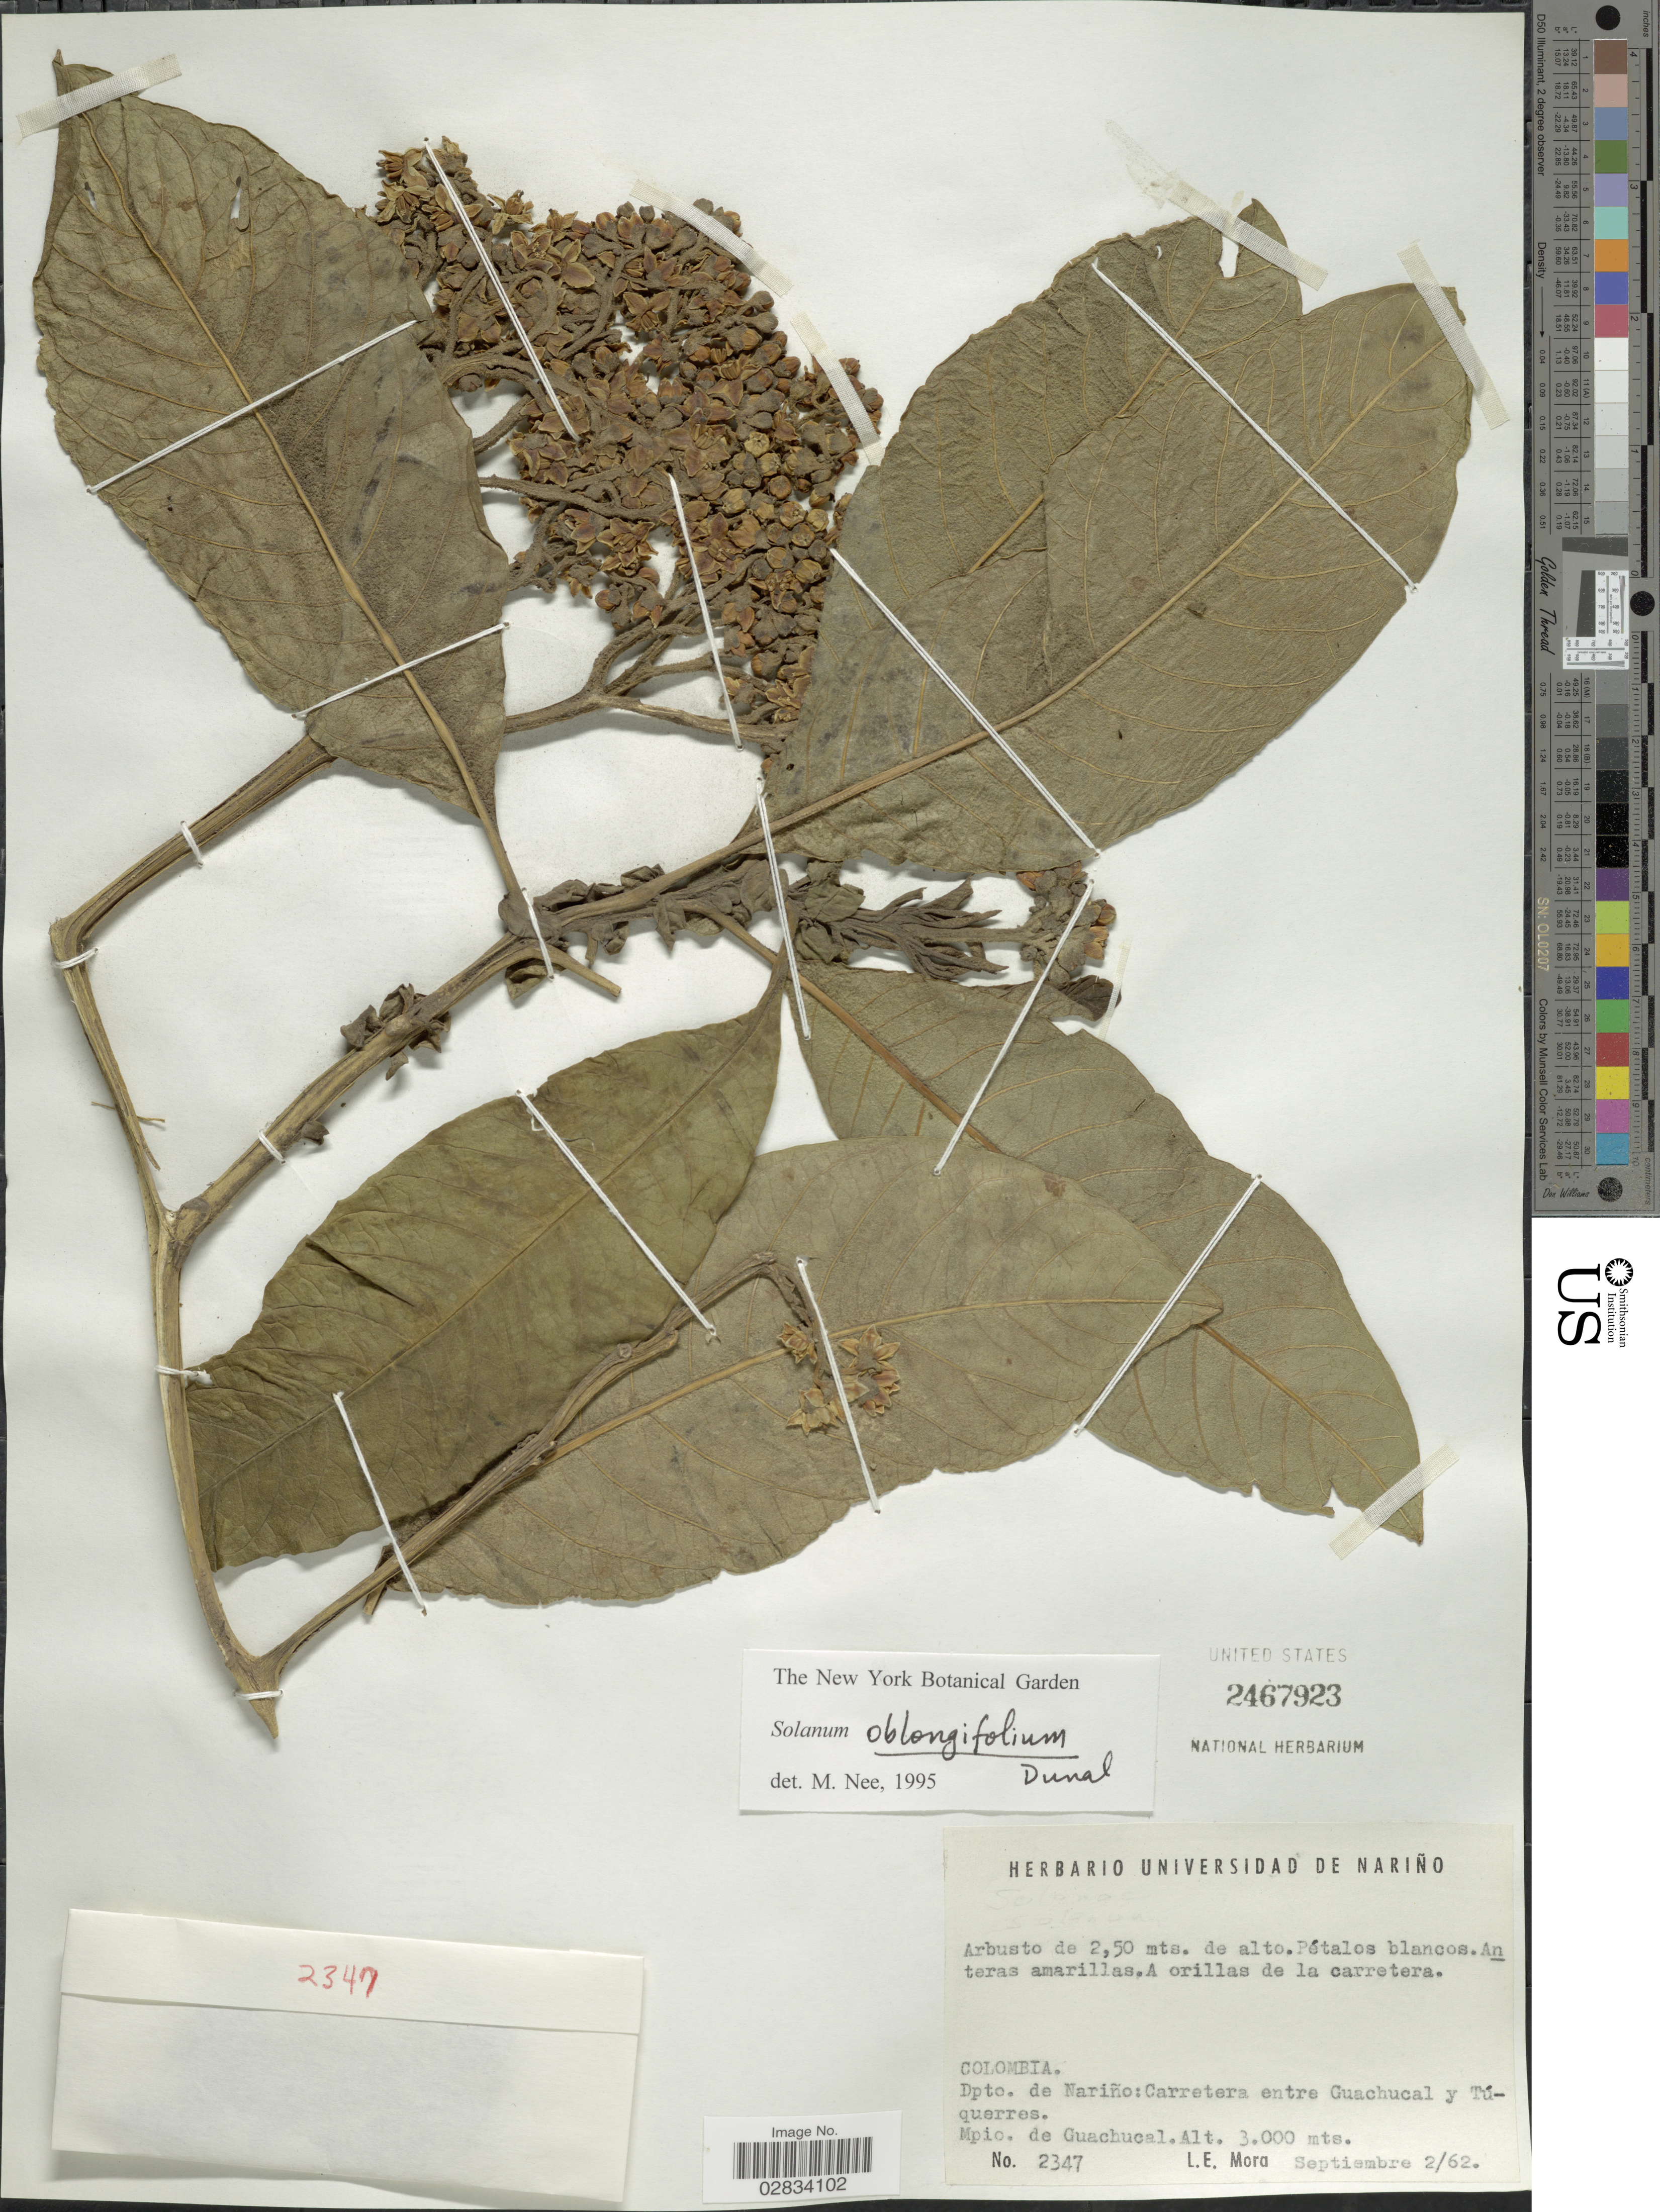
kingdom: Plantae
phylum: Tracheophyta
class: Magnoliopsida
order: Solanales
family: Solanaceae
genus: Solanum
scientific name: Solanum oblongifolium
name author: Duval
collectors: L. Mora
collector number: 2347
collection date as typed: Transcribed d/m/y: 2/9/62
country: Colombia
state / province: Nariño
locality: Dpto. de Nariño, Carretera entre Guachucal y Túquerres. Mpio. de Guachucal.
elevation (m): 3000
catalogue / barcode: US 2467923